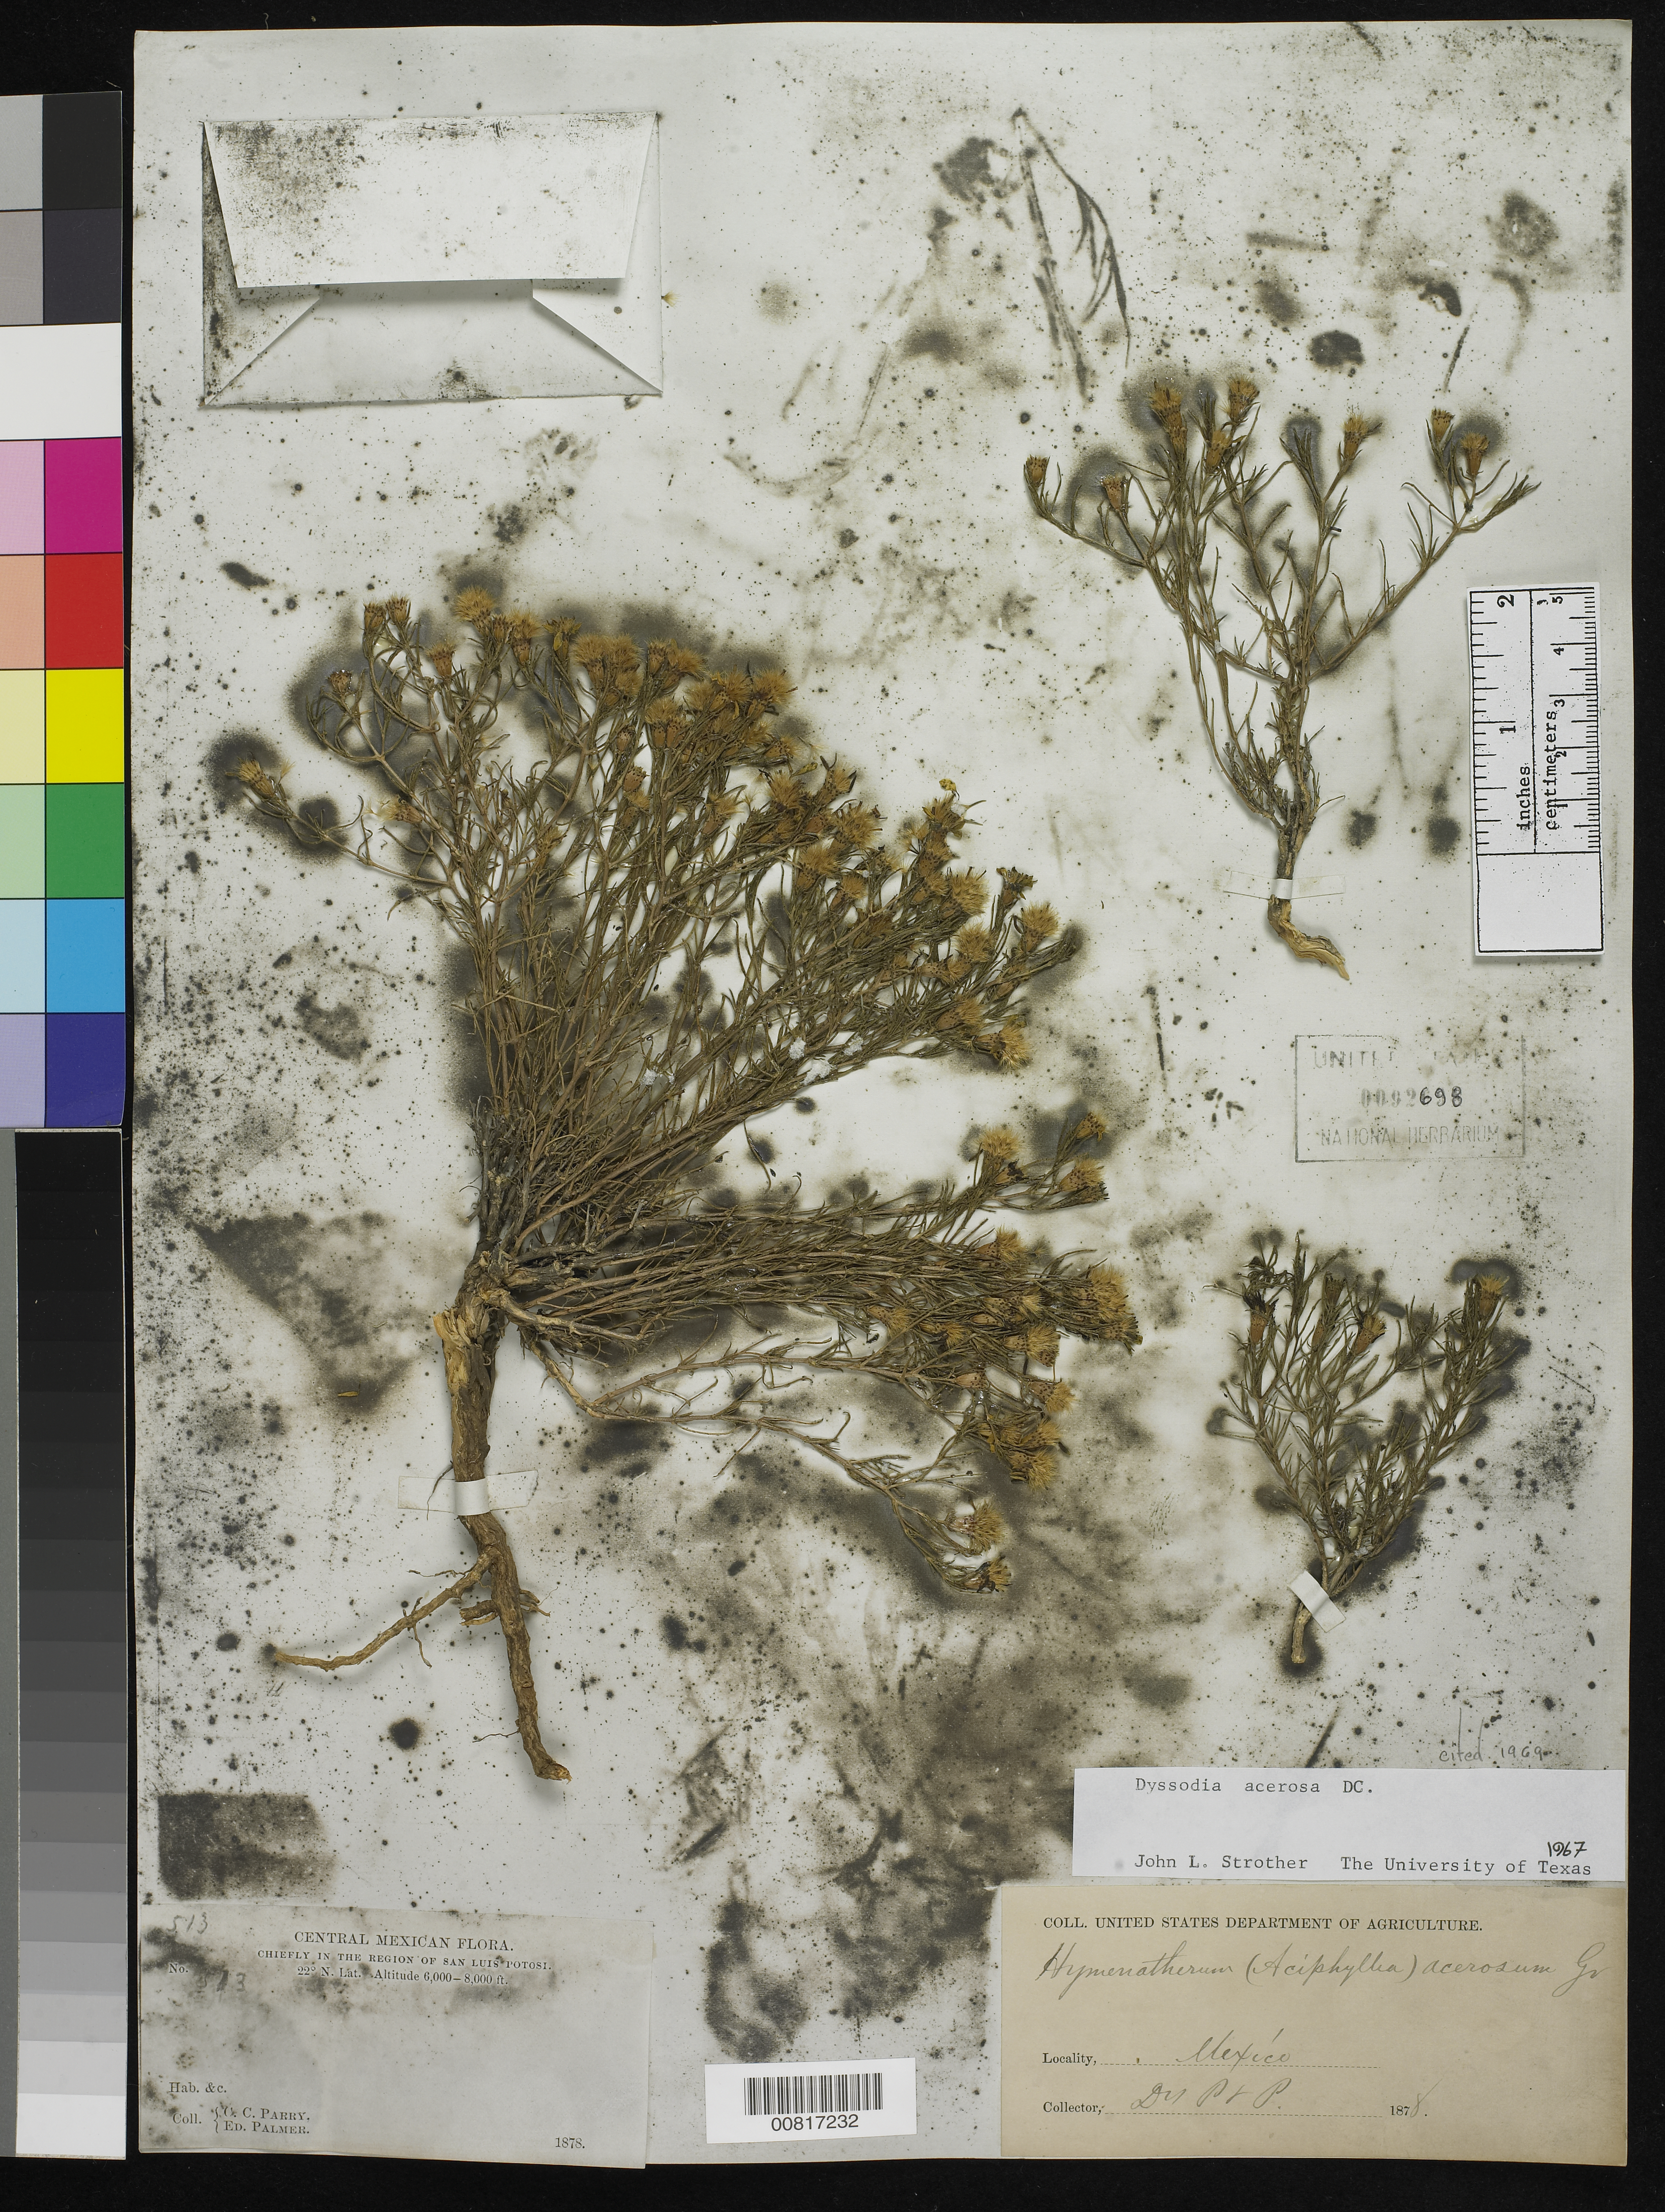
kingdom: Plantae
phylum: Tracheophyta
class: Magnoliopsida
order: Asterales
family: Asteraceae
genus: Dyssodia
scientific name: Dyssodia acerosa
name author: DC.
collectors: C. C. Parry & E. Palmer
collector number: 513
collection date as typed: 1878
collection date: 1878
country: Mexico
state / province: San Luis Potosí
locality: Chiefly in the region of San Luis Potosí.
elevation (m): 1829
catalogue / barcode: US 92698